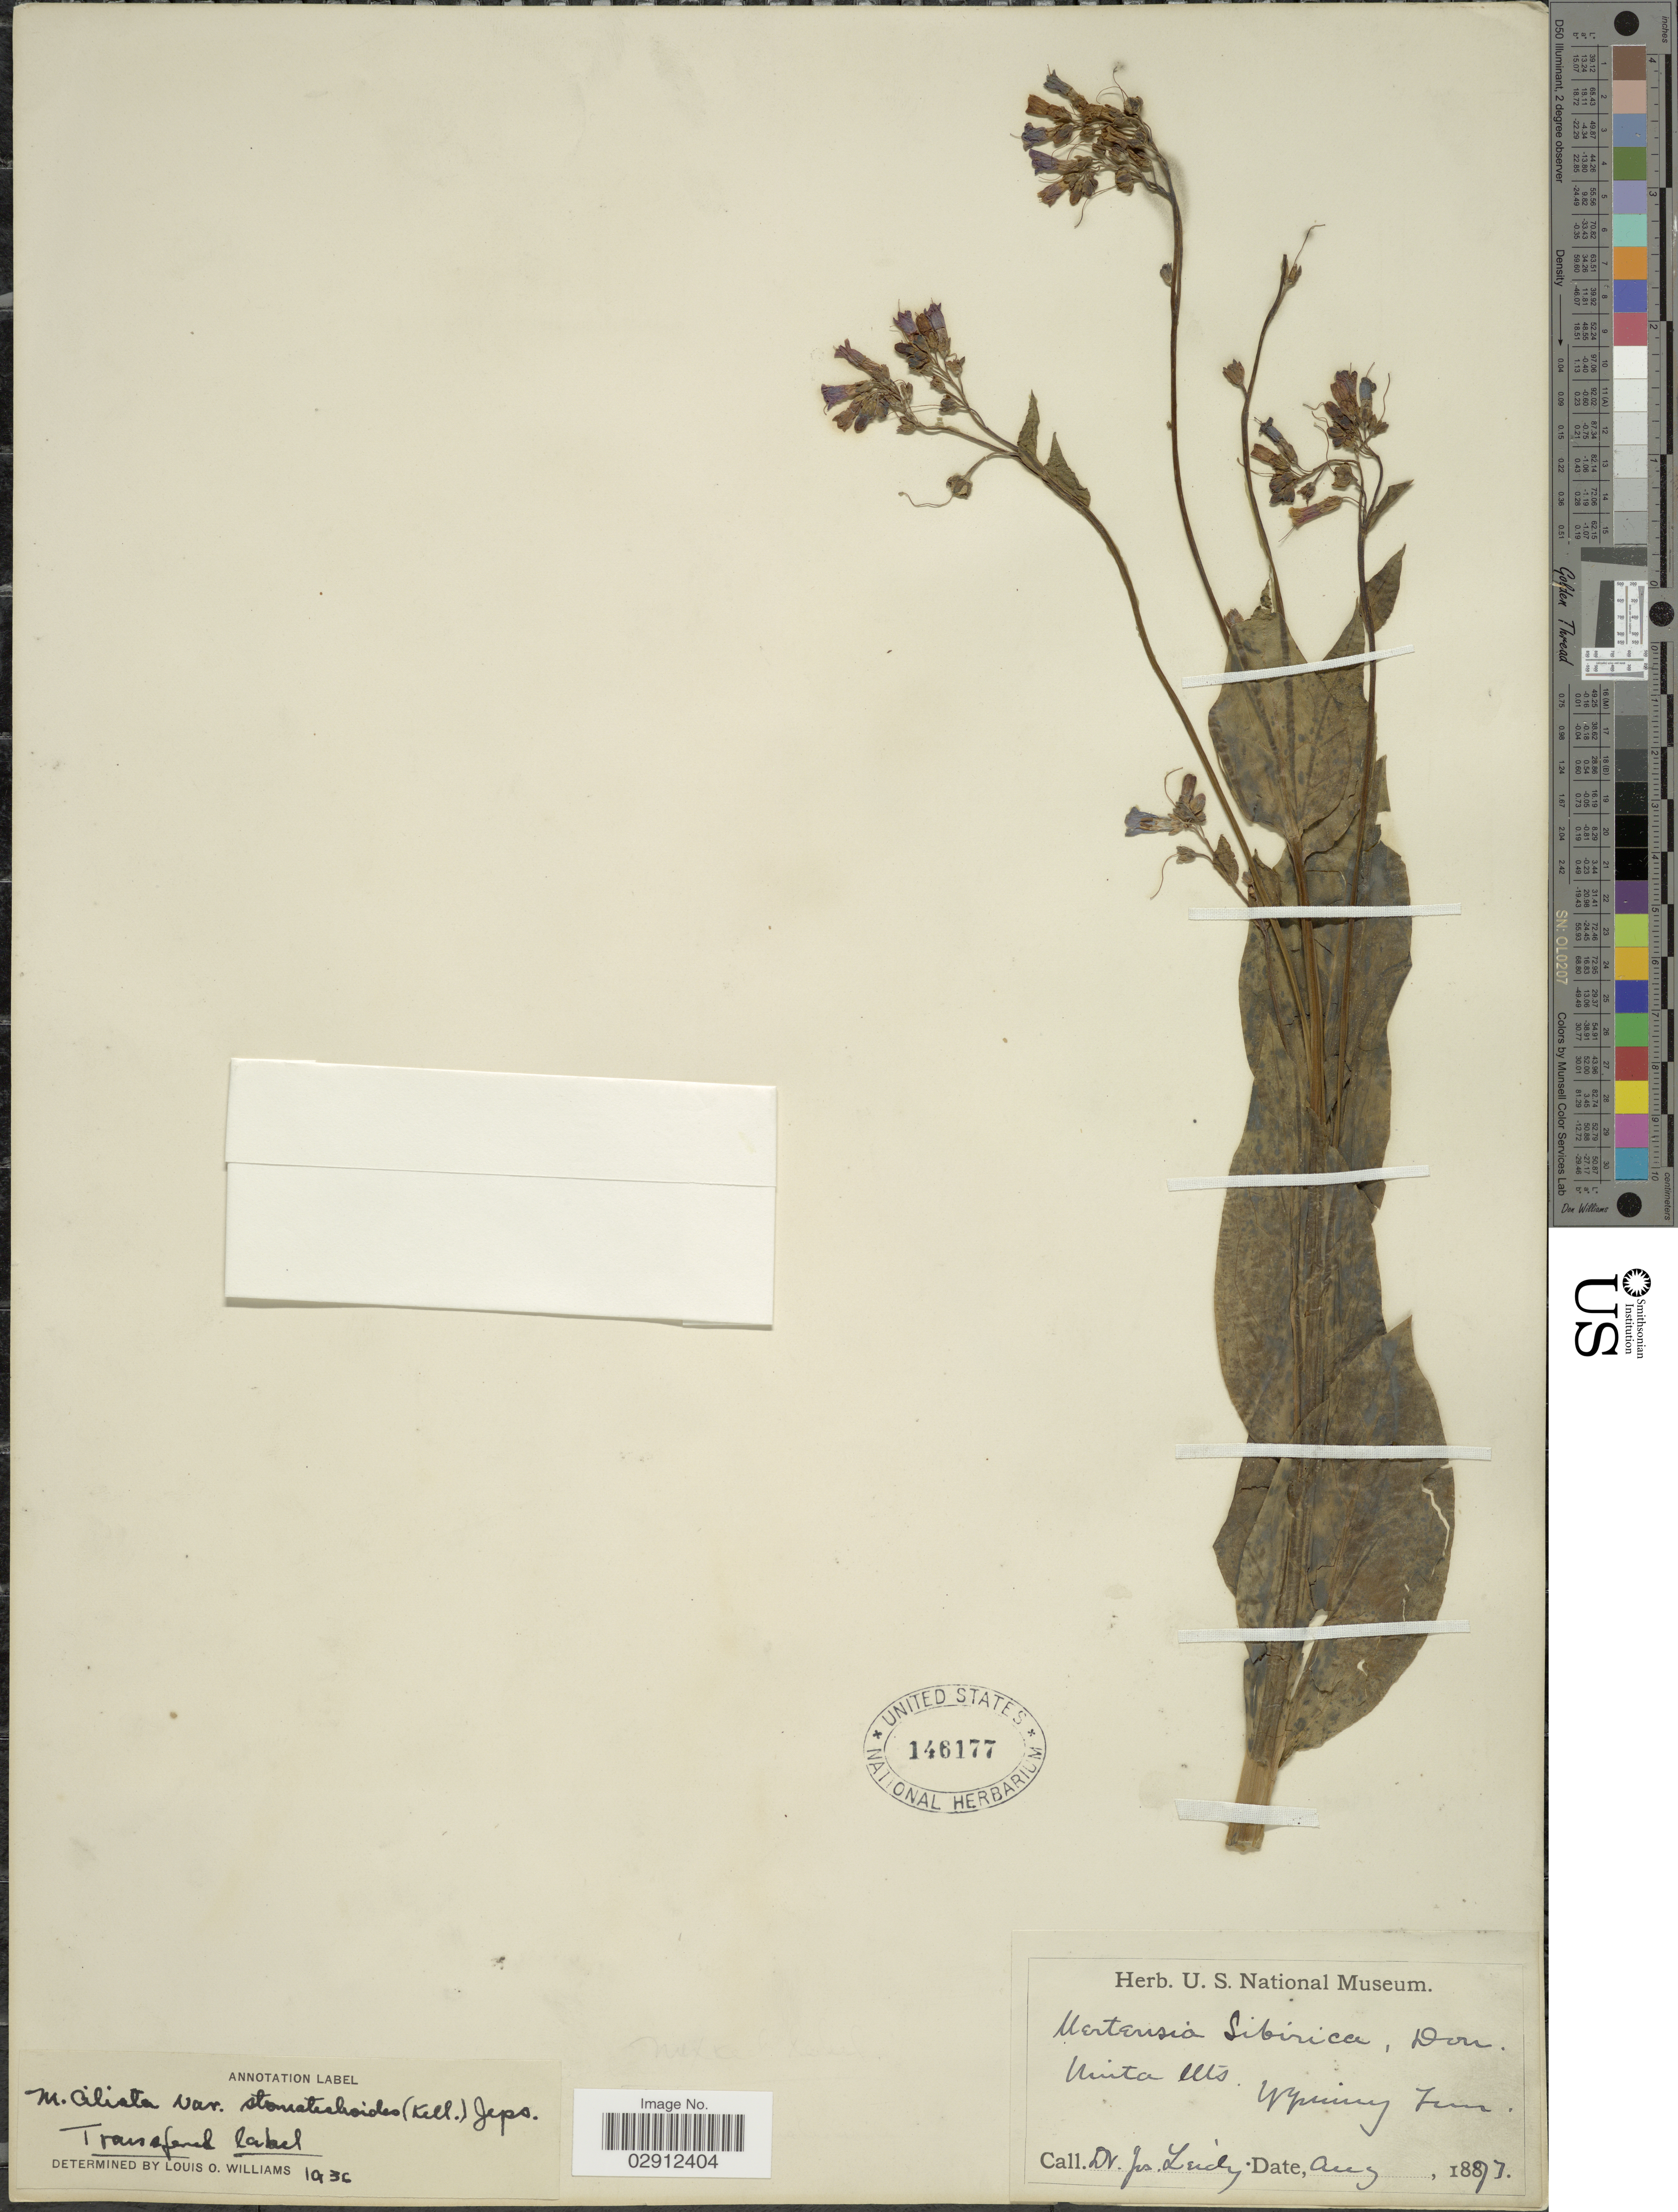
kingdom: Plantae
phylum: Tracheophyta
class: Magnoliopsida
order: Boraginales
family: Boraginaceae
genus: Mertensia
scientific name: Mertensia ciliata var. stomatechoides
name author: (Kellogg) Jeps.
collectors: J. Leidy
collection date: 1873-08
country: United States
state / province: Wyoming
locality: Uinta Mts. Wyoming Ter.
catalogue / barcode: US 148177